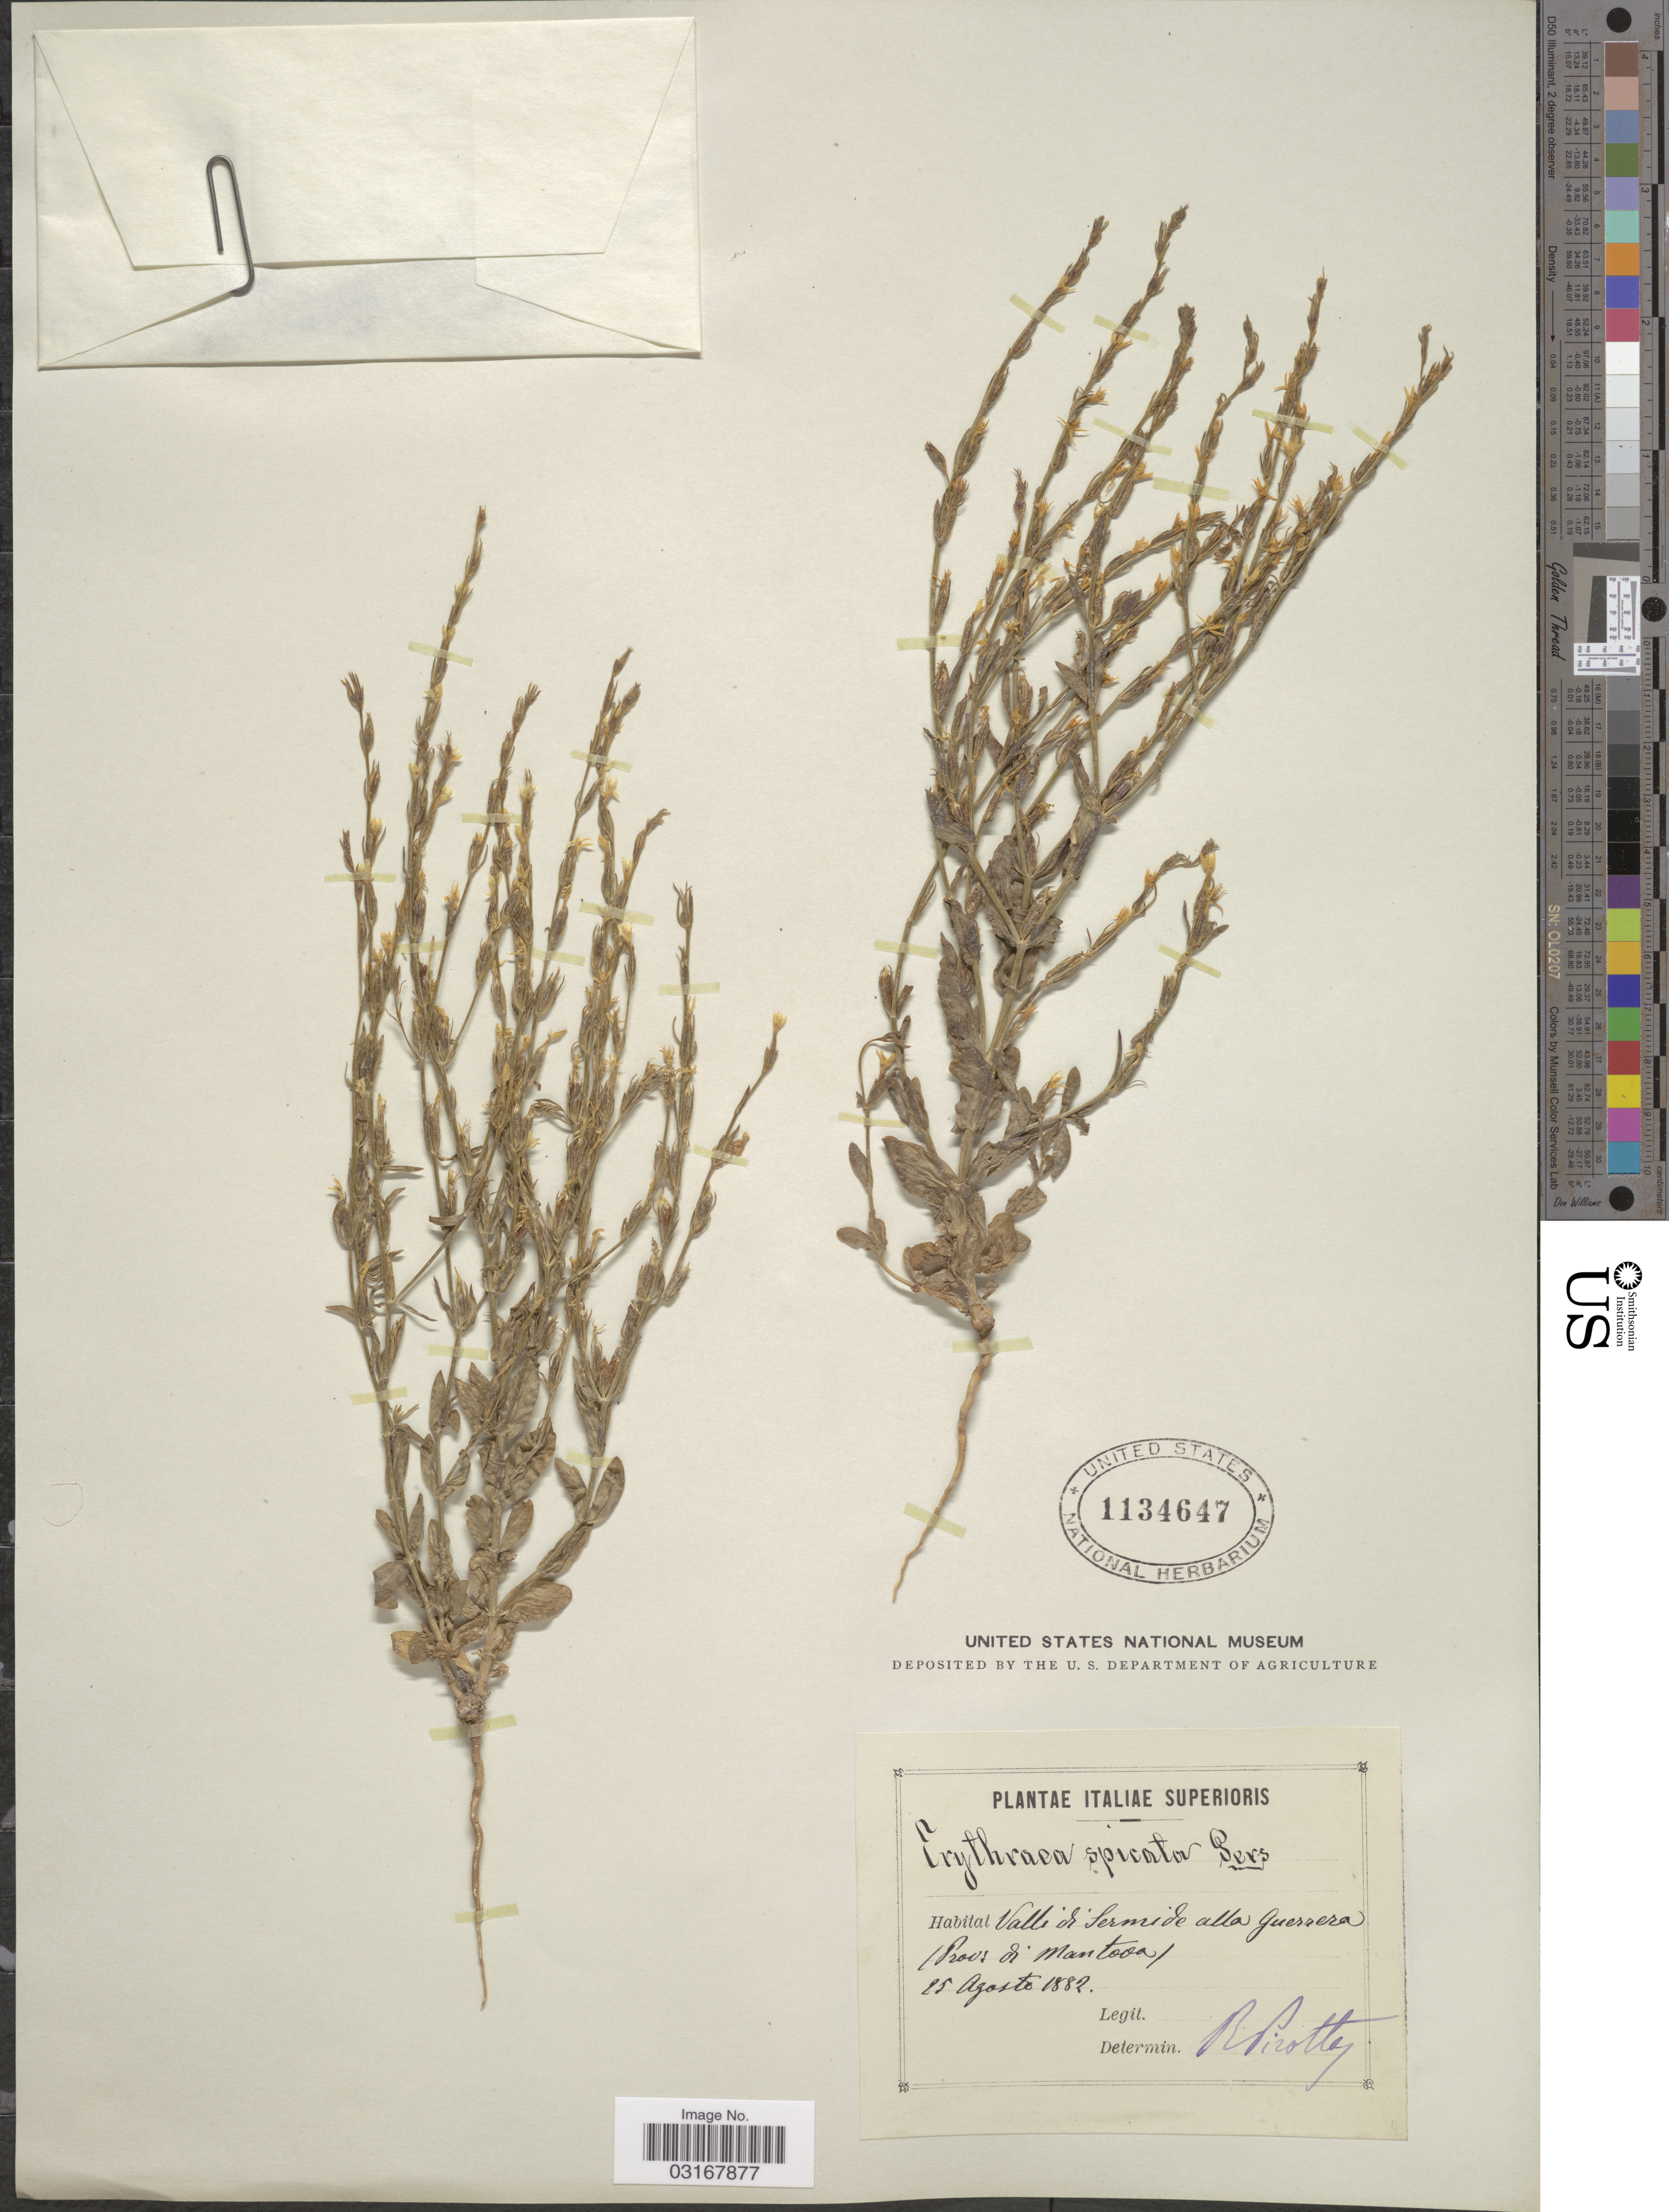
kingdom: Plantae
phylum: Tracheophyta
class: Magnoliopsida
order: Gentianales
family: Gentianaceae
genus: Centaurium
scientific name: Centaurium spicatum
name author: (L.) Fritsch ex Janch.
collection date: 1882-08-25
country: Italy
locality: Valle di Sermide alla Guerrera (Prov. di Mantooa). [interpreted]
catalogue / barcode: US 1134647